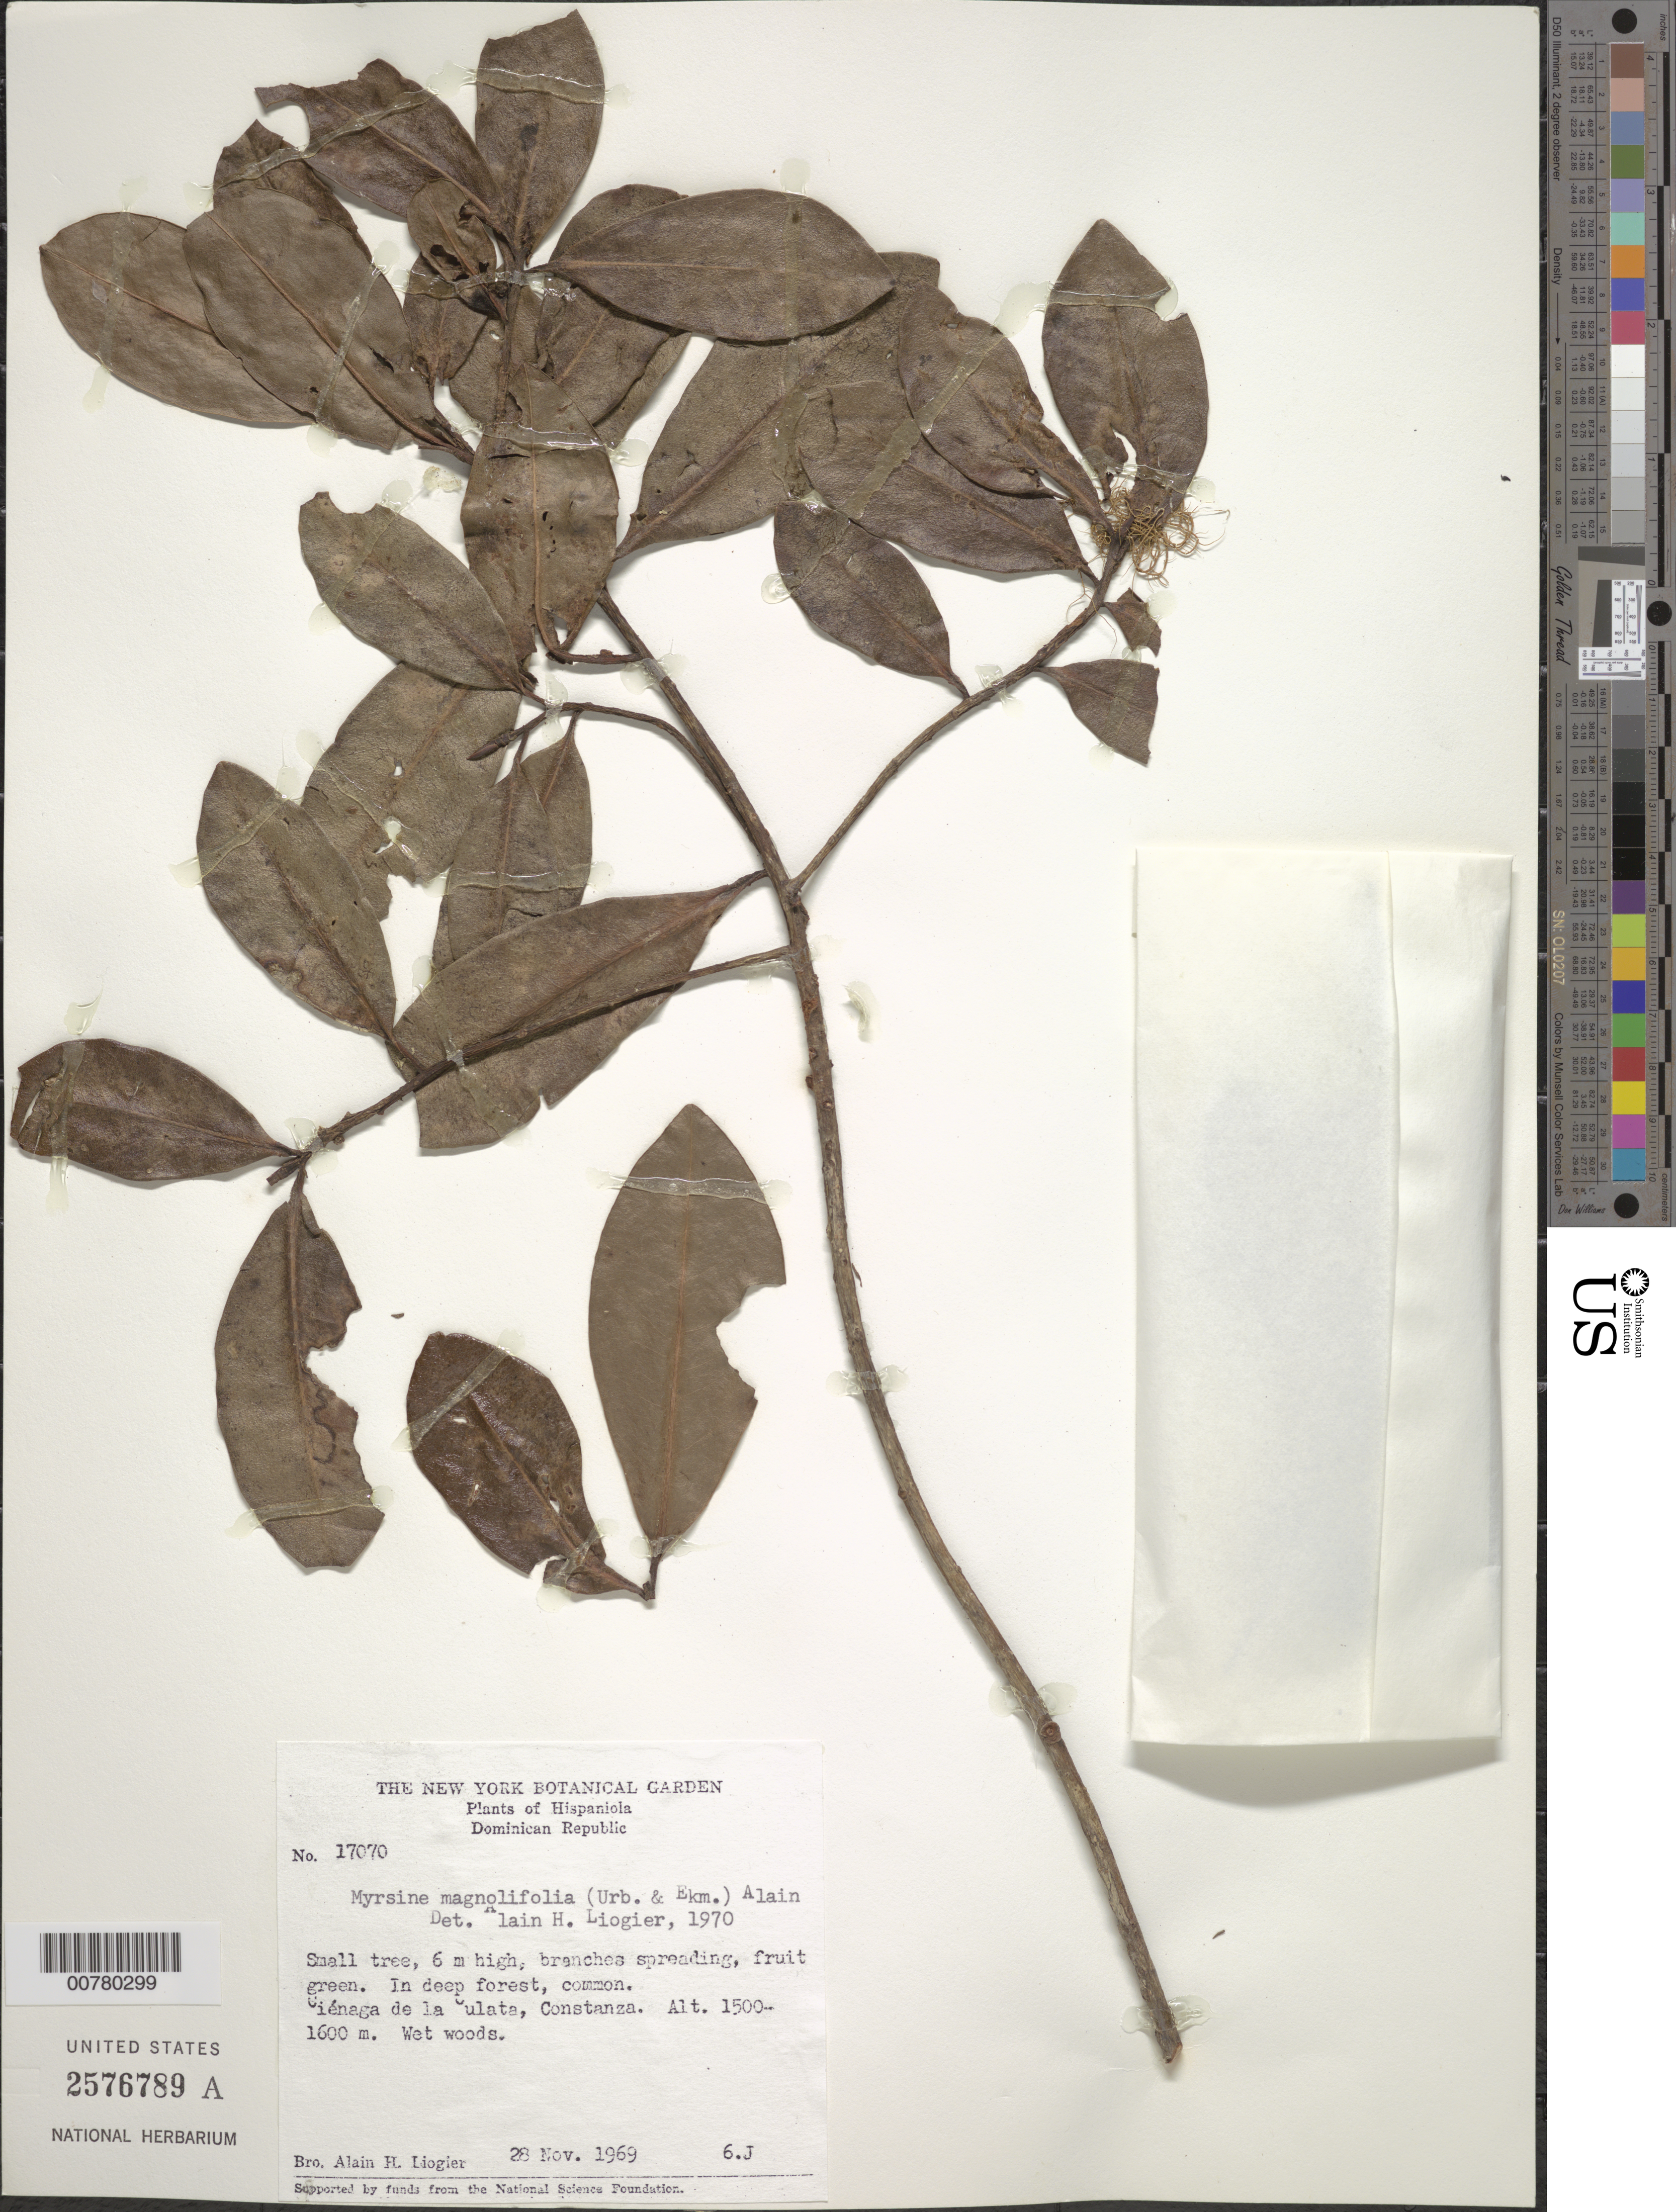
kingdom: Plantae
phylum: Tracheophyta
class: Magnoliopsida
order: Ericales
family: Primulaceae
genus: Myrsine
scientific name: Myrsine magnolifolia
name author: (Urb. & Ekman) Alain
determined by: Liogier, Alain H.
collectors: A. H. Liogier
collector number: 17070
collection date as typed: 28 Nov 1969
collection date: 1969-11-28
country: Dominican Republic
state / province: La Vega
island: Hispaniola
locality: Constanza, Cienaga de la Culata.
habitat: Wet woods.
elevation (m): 1500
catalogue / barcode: US 2576789A